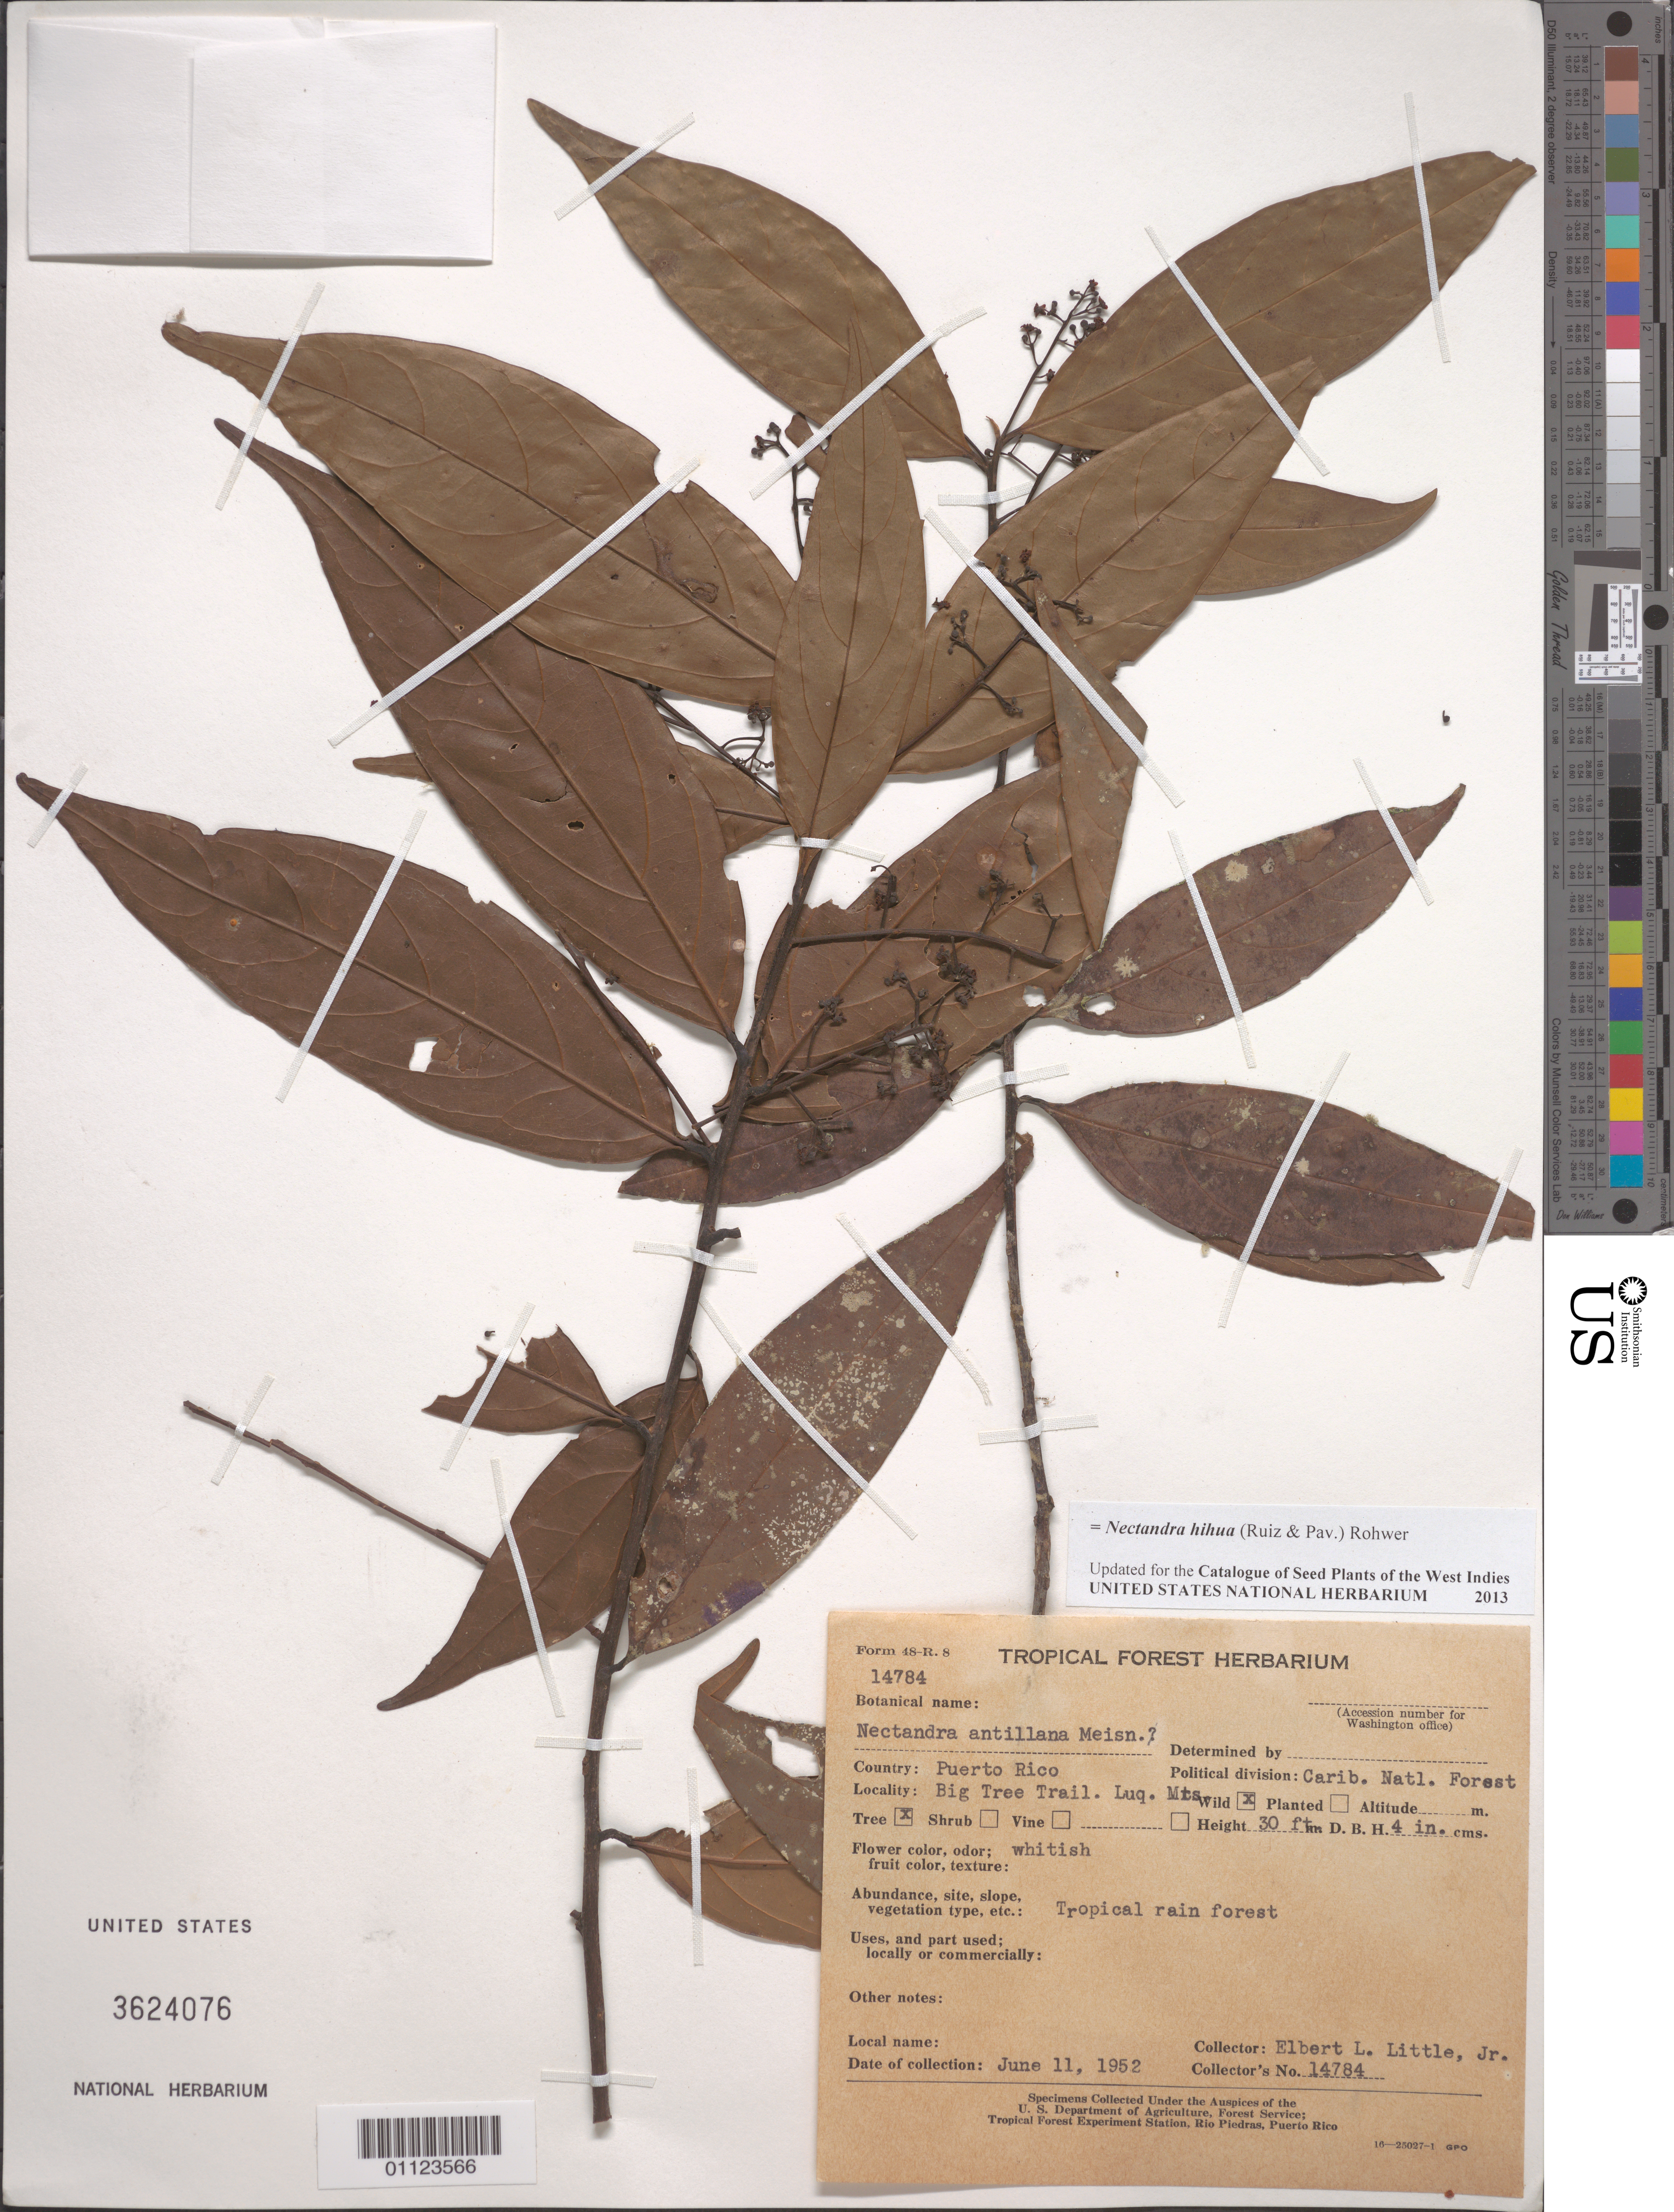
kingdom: Plantae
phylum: Tracheophyta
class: Magnoliopsida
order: Laurales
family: Lauraceae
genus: Nectandra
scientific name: Nectandra hihua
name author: (Ruiz & Pav.) Rohwer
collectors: E. L. Little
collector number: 14784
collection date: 1952-06-11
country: Puerto Rico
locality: Caribbean Nat'l. Forest, Luquillo Mts., Big Tree Trail.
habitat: Tropical rainforest.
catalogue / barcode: US 3624076